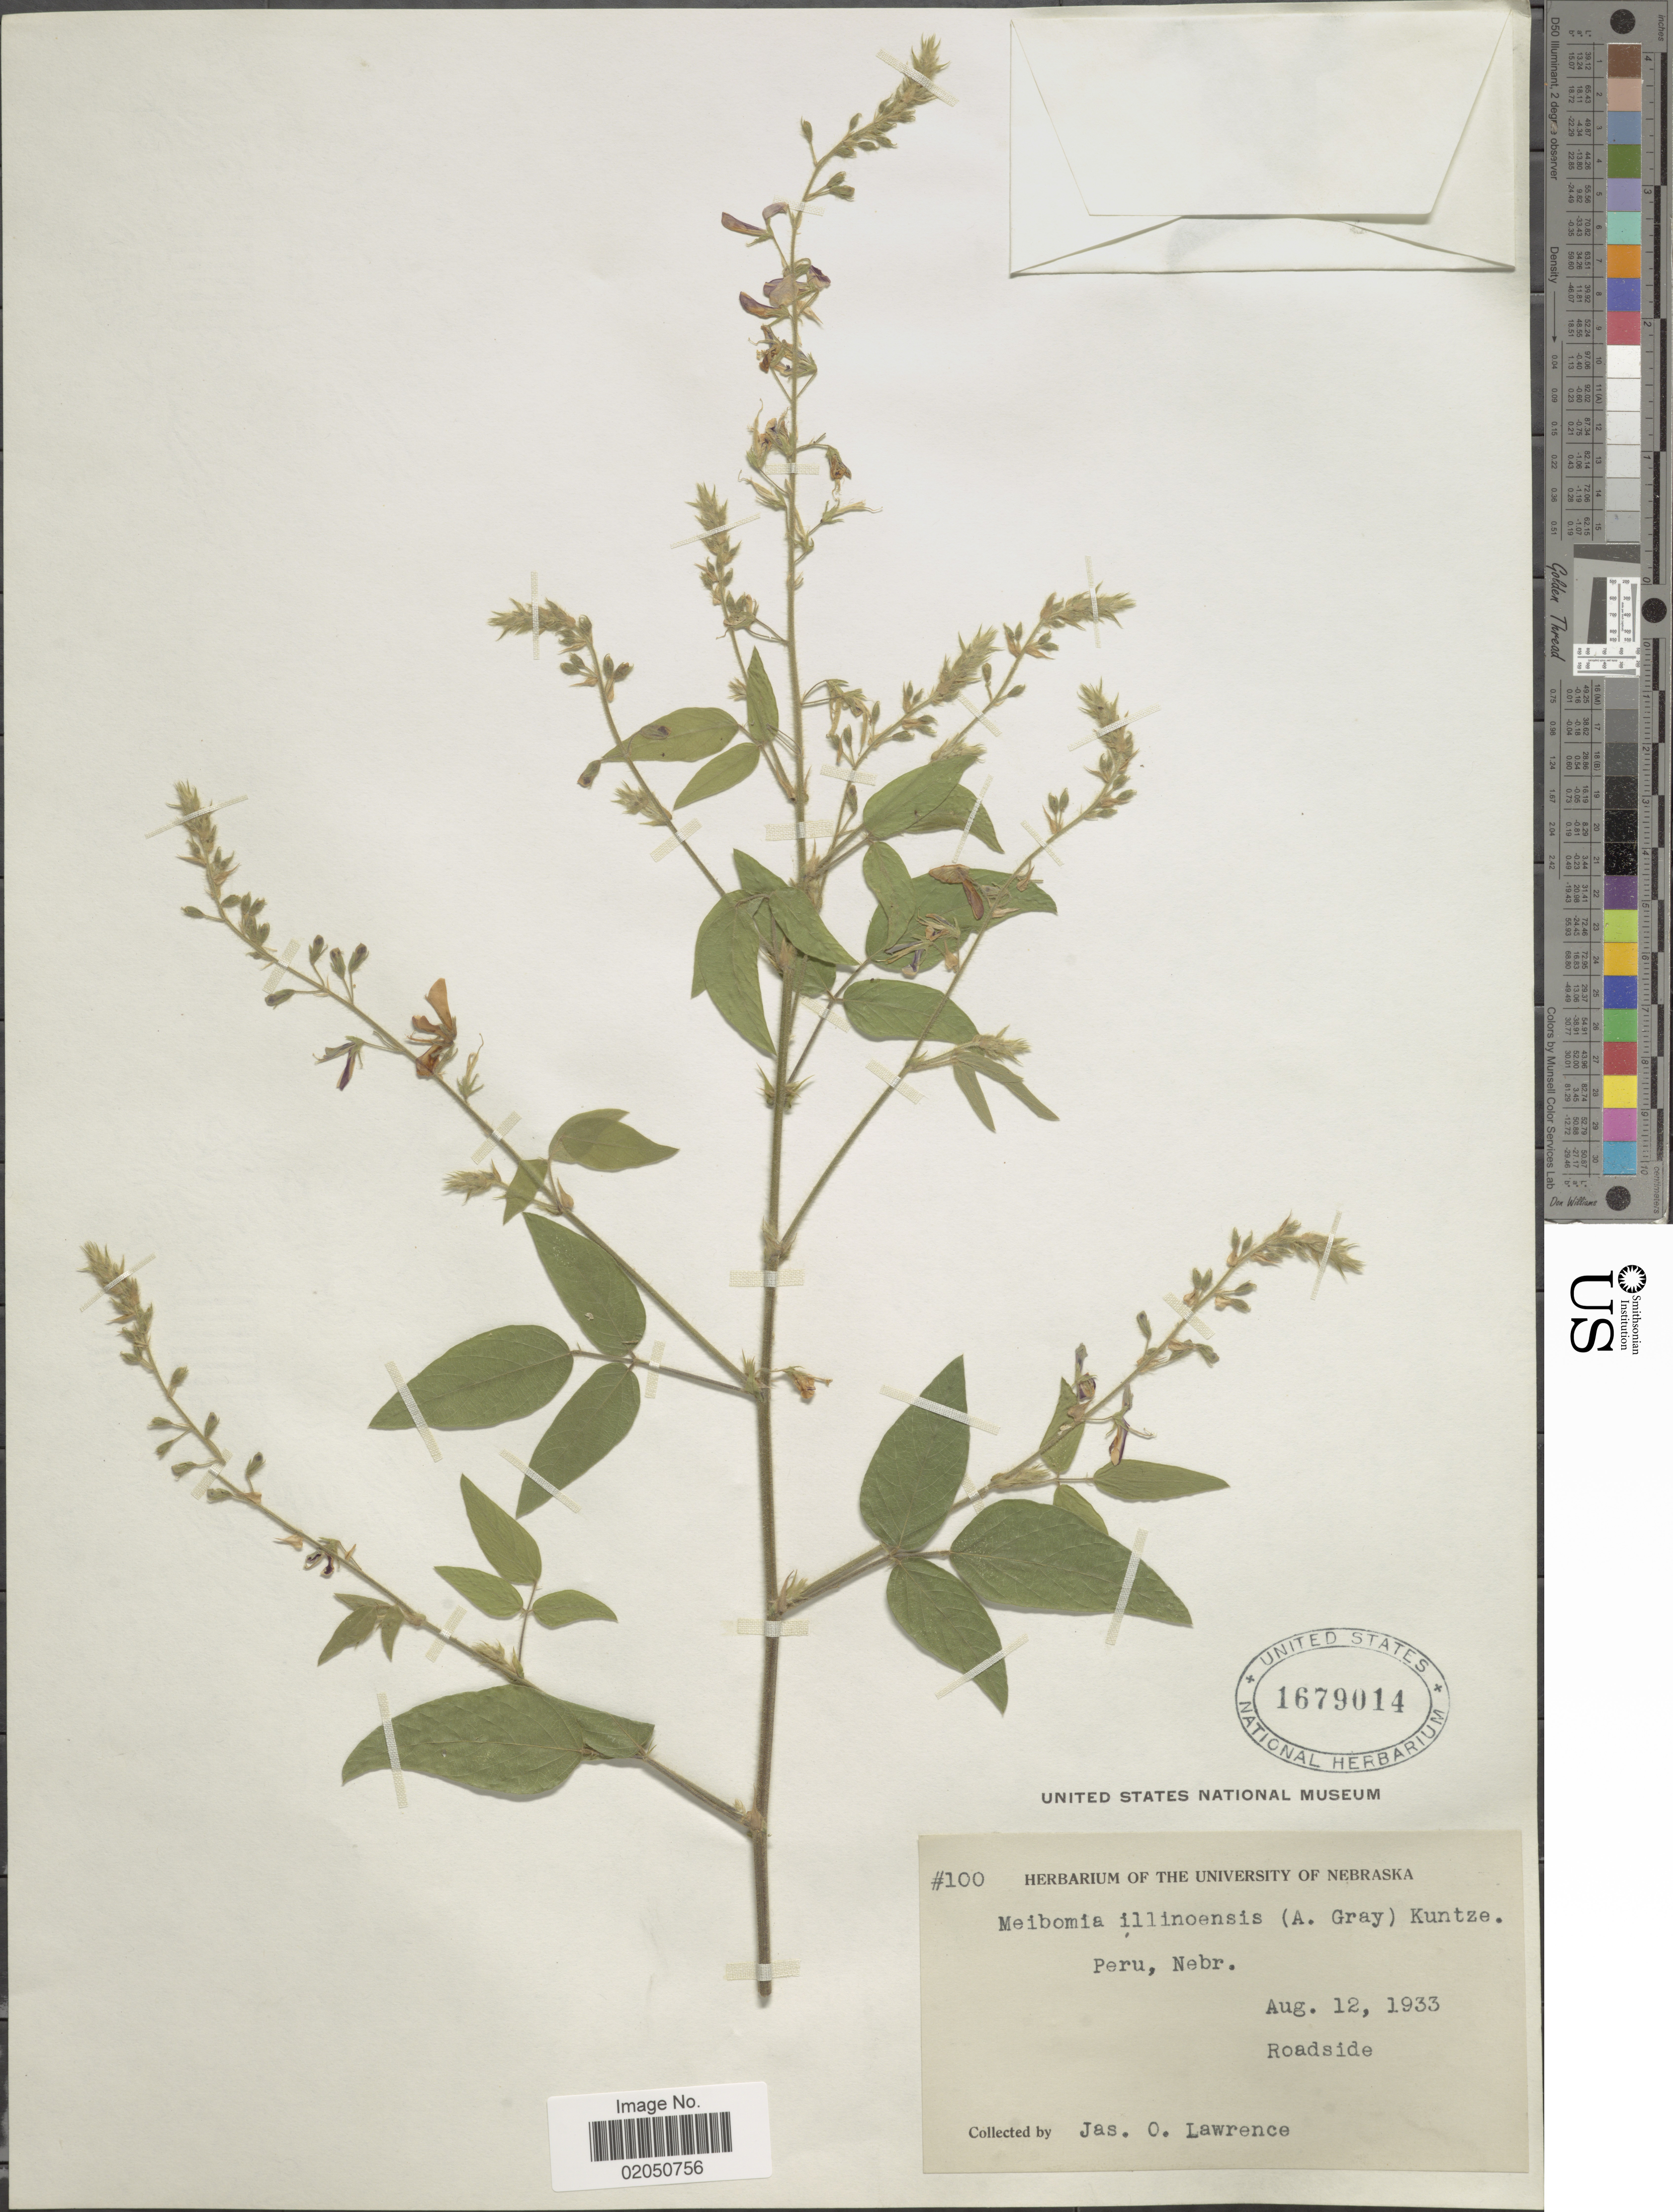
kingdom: Plantae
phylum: Tracheophyta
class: Magnoliopsida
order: Fabales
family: Fabaceae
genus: Desmodium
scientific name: Desmodium illinoense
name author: A. Gray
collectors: J. Lawrence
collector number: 100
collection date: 1933-08-12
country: United States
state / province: Nebraska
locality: Peru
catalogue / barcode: US 1679014